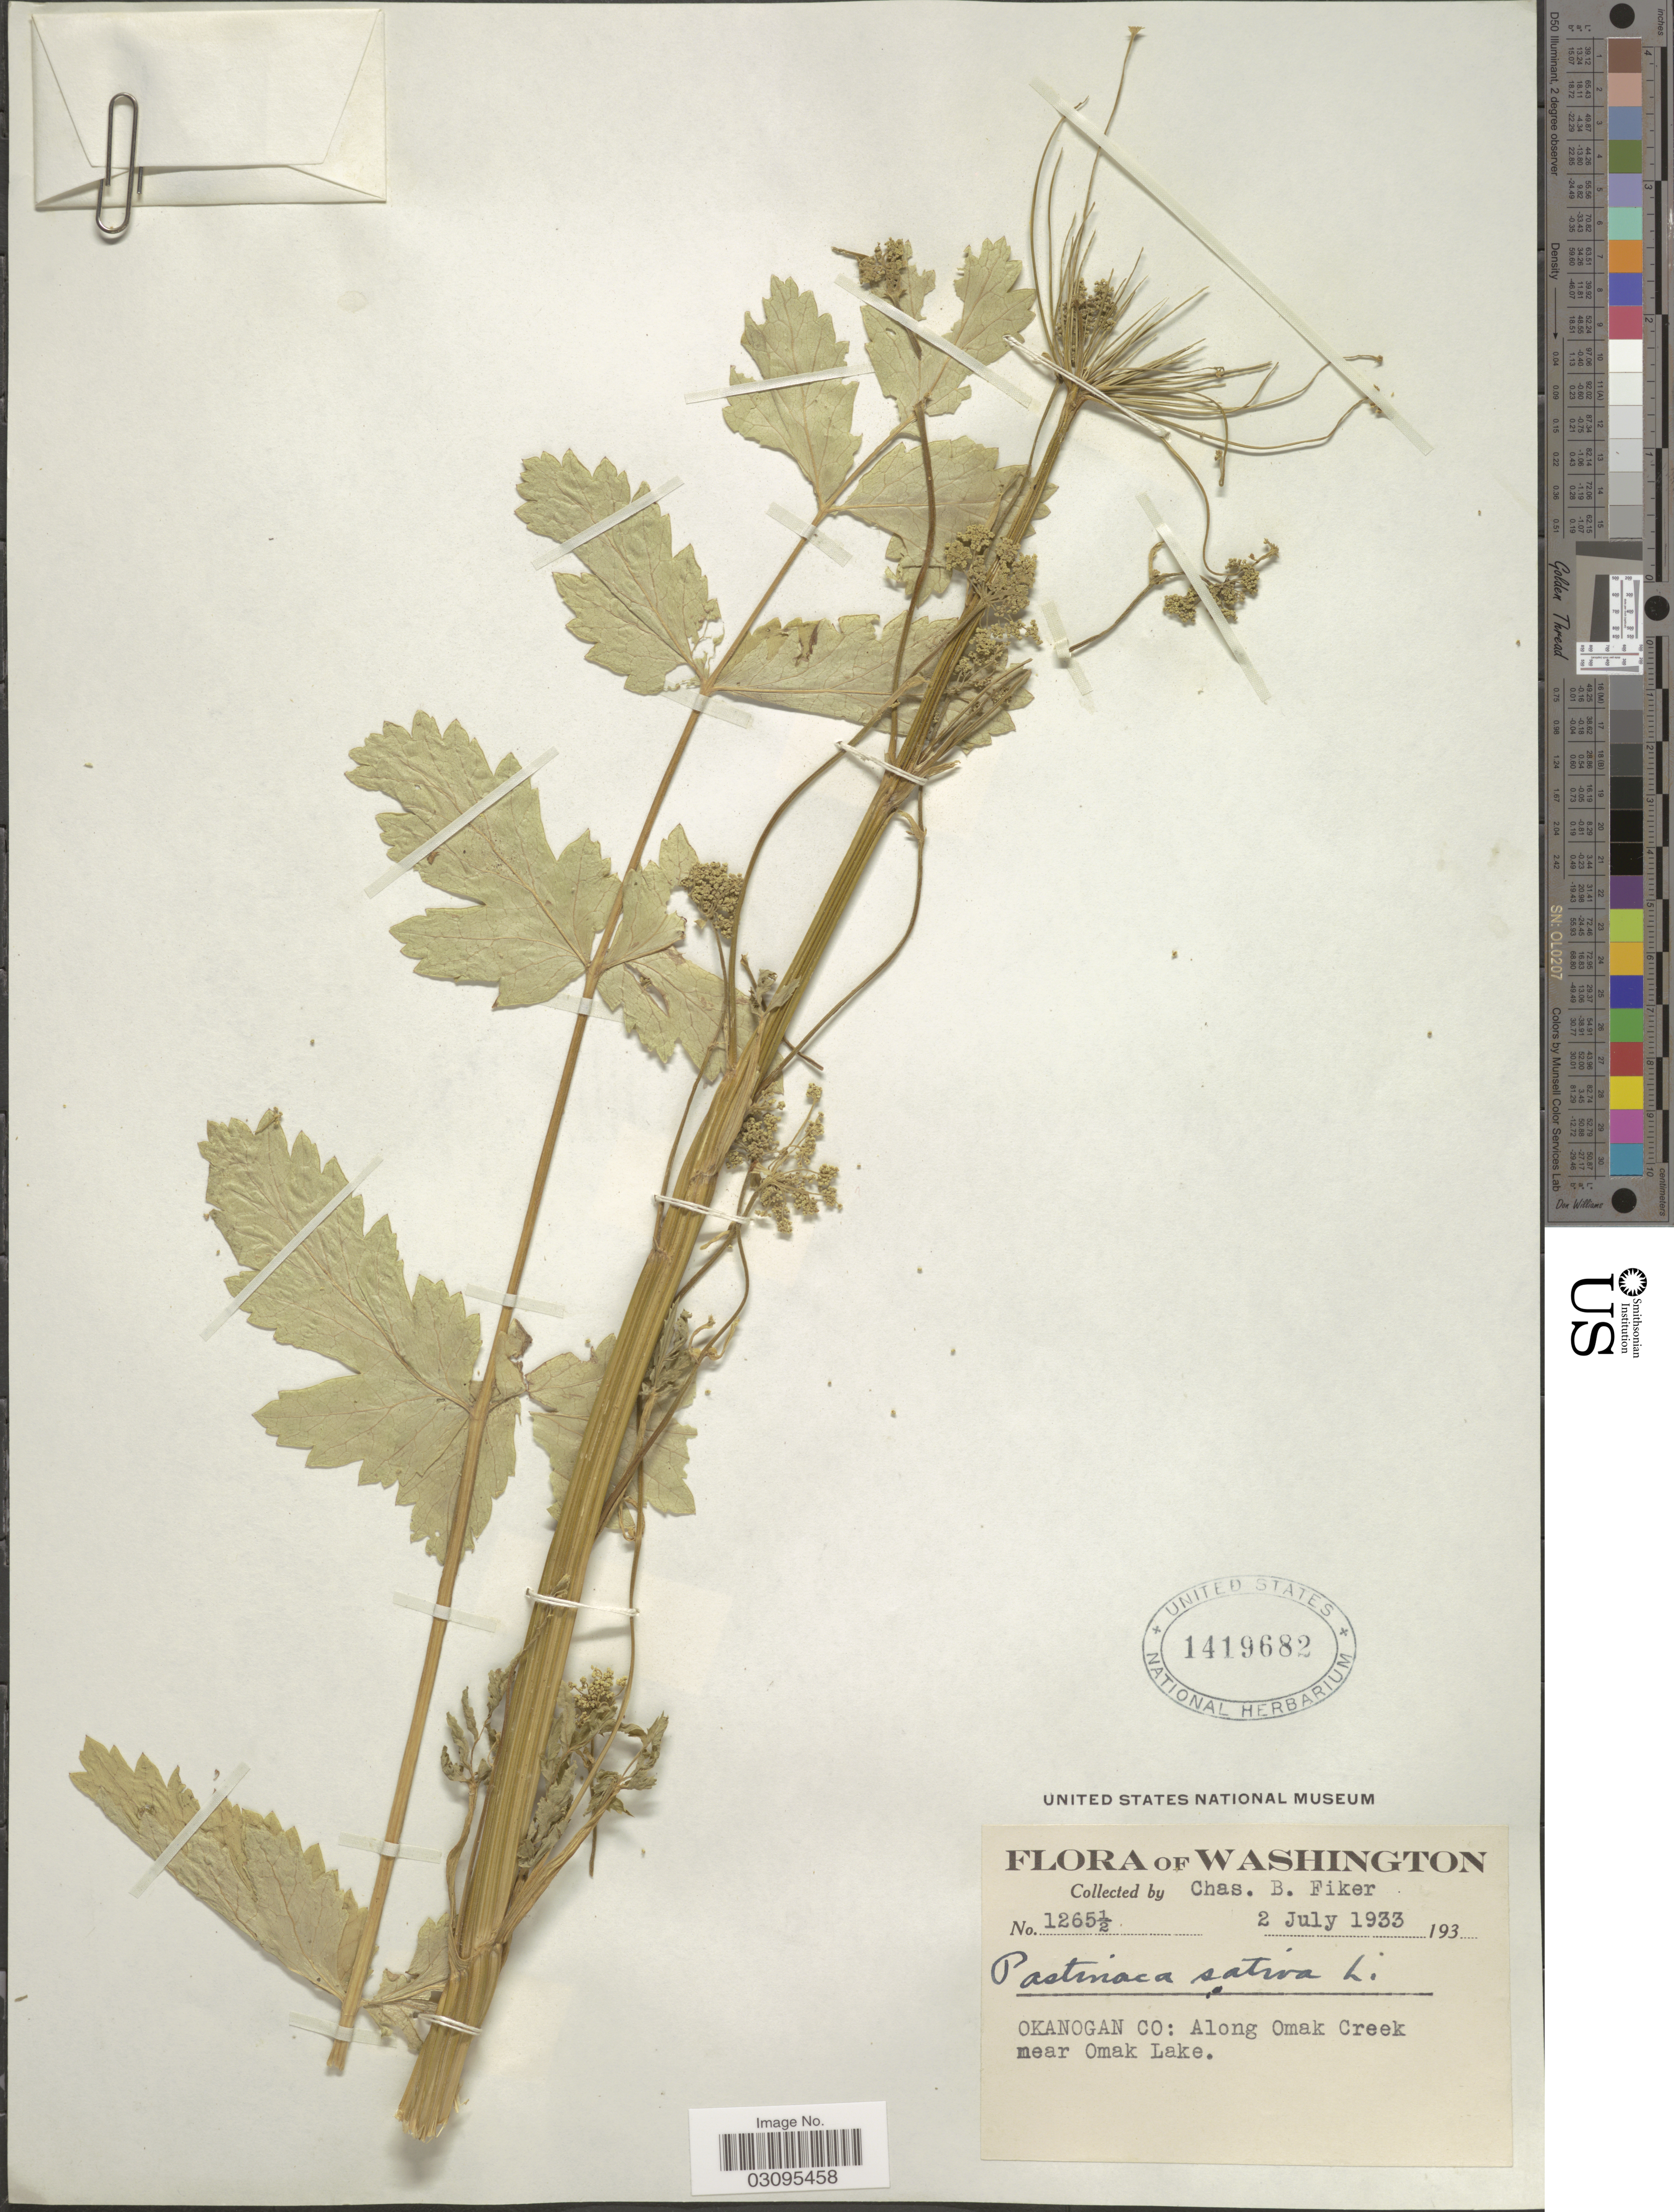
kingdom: Plantae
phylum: Tracheophyta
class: Magnoliopsida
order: Apiales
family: Apiaceae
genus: Pastinaca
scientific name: Pastinaca sativa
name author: L.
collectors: C. Fiker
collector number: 1265½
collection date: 1933-07-02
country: United States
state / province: Washington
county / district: Okanogan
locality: Okanogan Co: Along Omak Creek, near Omak Lake.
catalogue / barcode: US 1419682